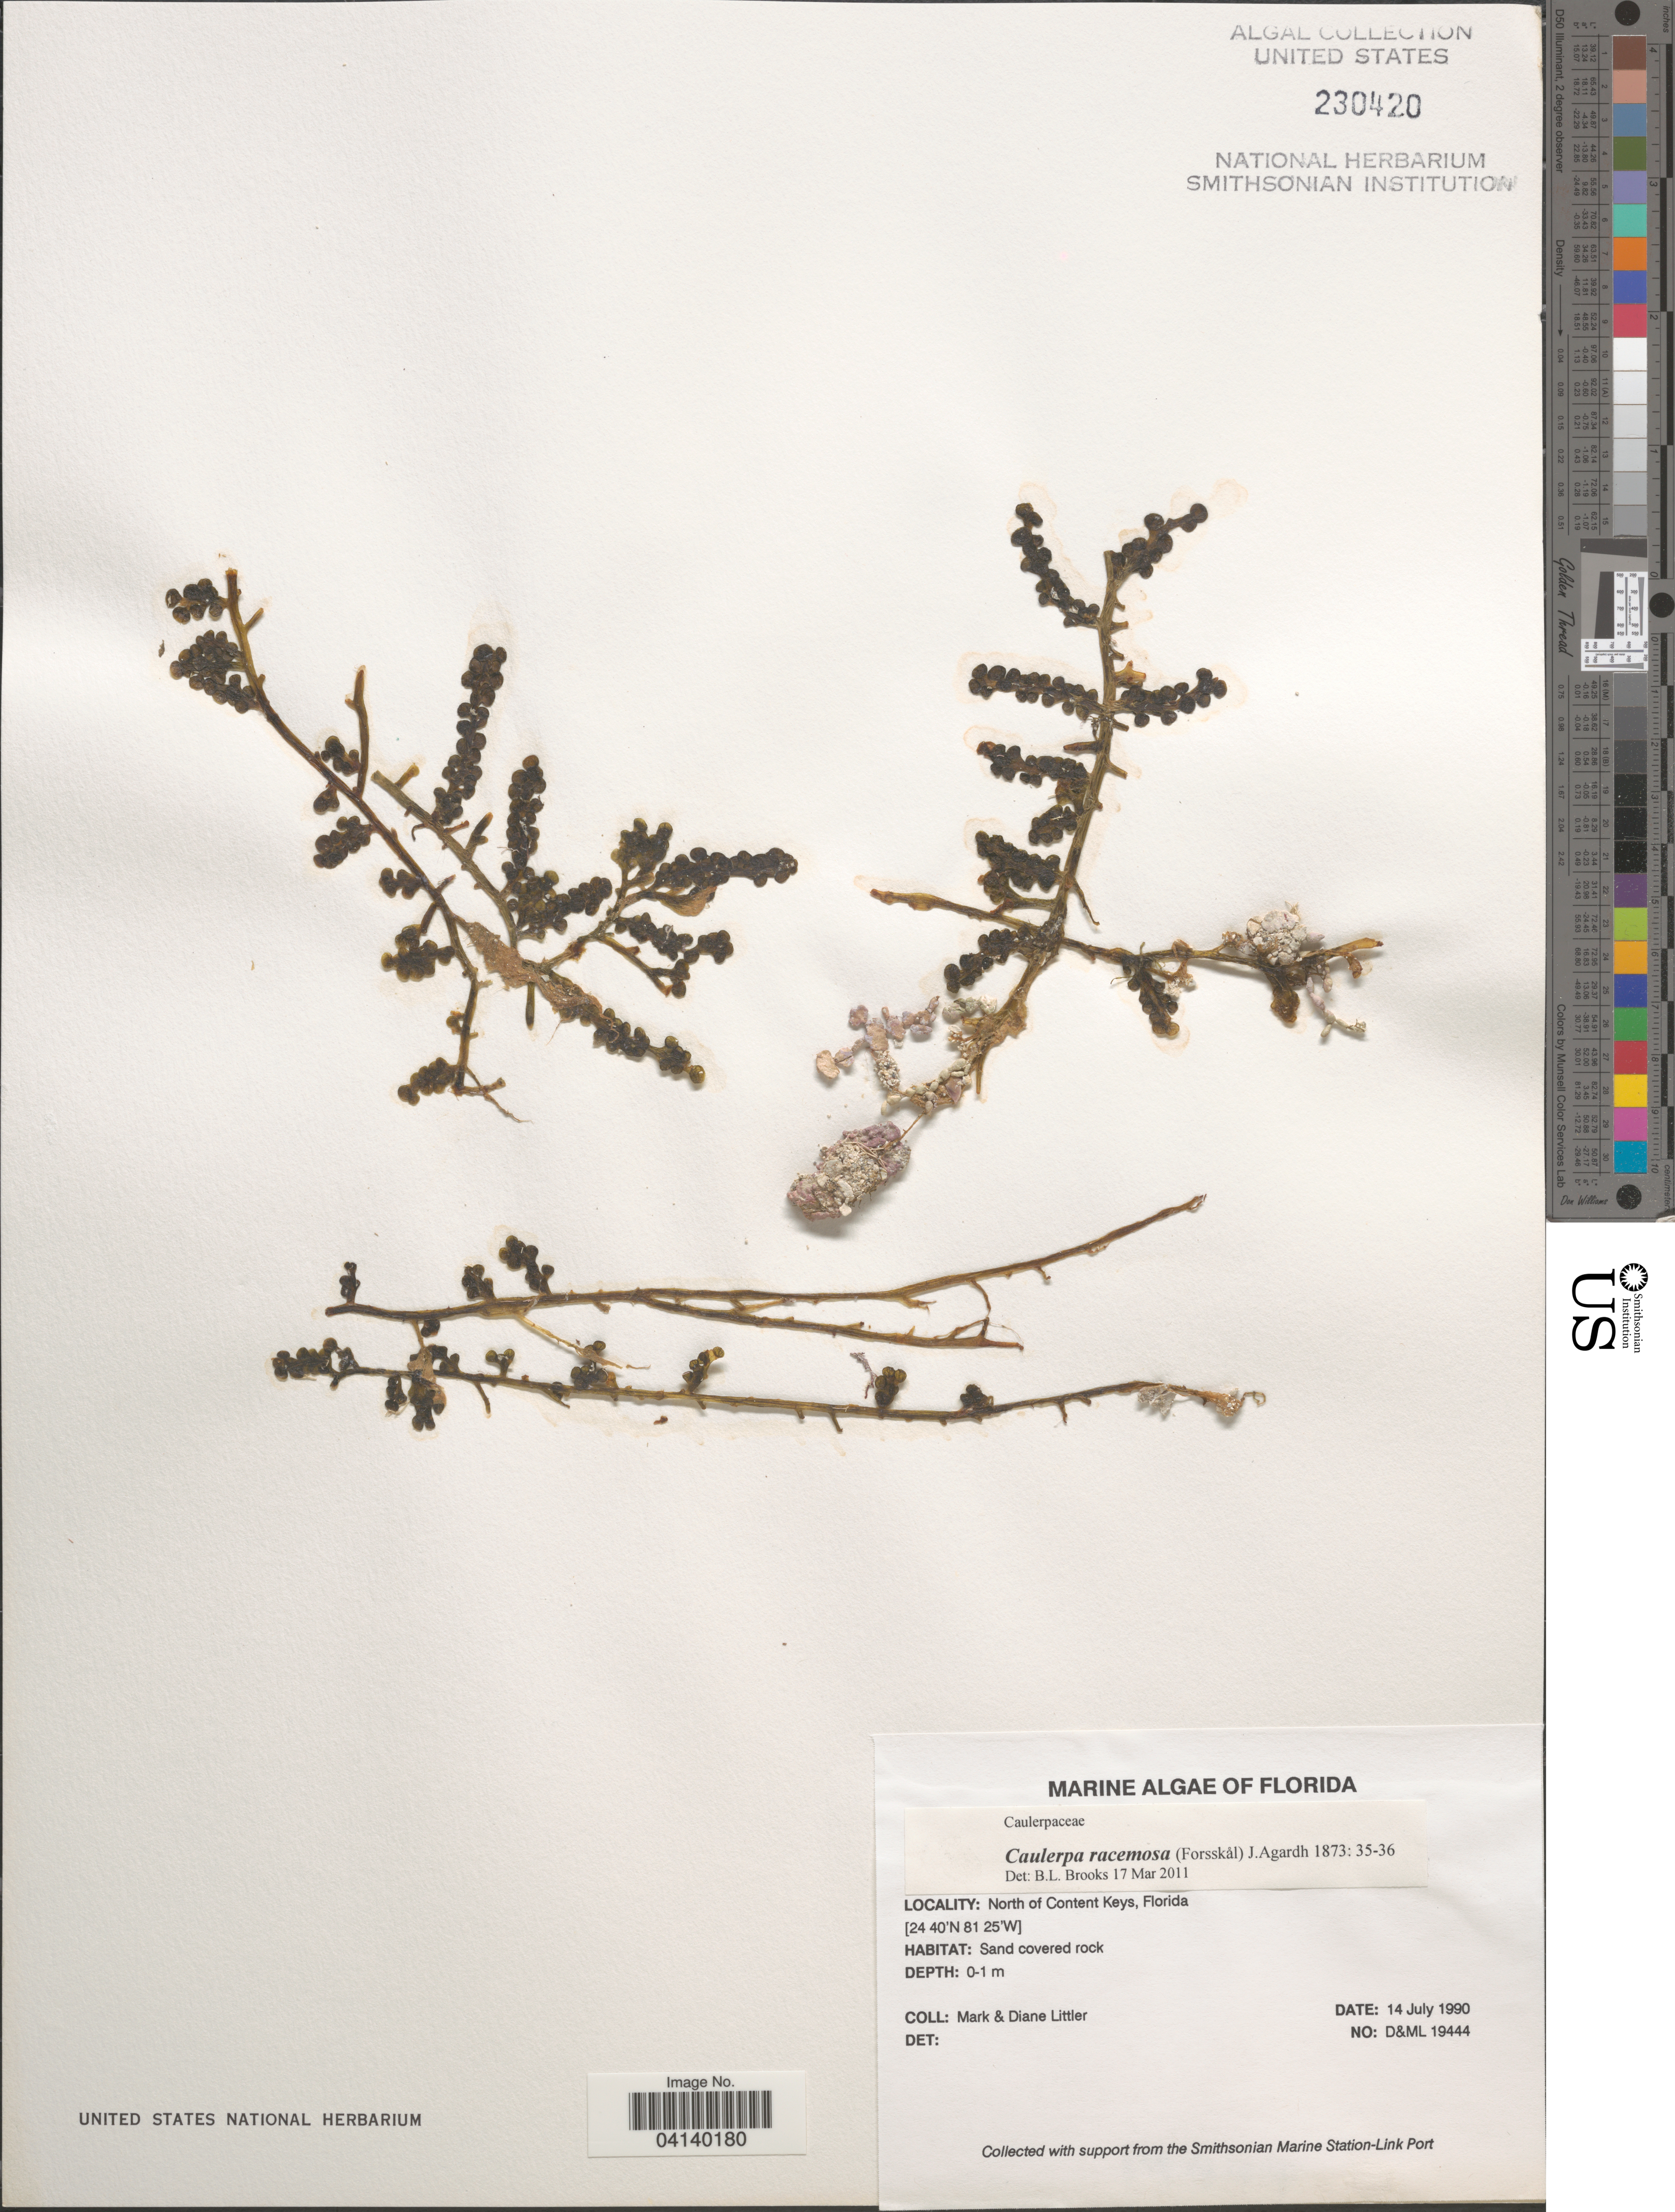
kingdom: Plantae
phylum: Chlorophyta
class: Ulvophyceae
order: Bryopsidales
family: Caulerpaceae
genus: Caulerpa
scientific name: Caulerpa racemosa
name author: (Forssk.) J. Agardh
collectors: M. Littler & D. S. Littler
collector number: D&ML19444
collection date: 1990-07-14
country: United States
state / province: Florida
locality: North of Content Keys.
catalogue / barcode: US 230420